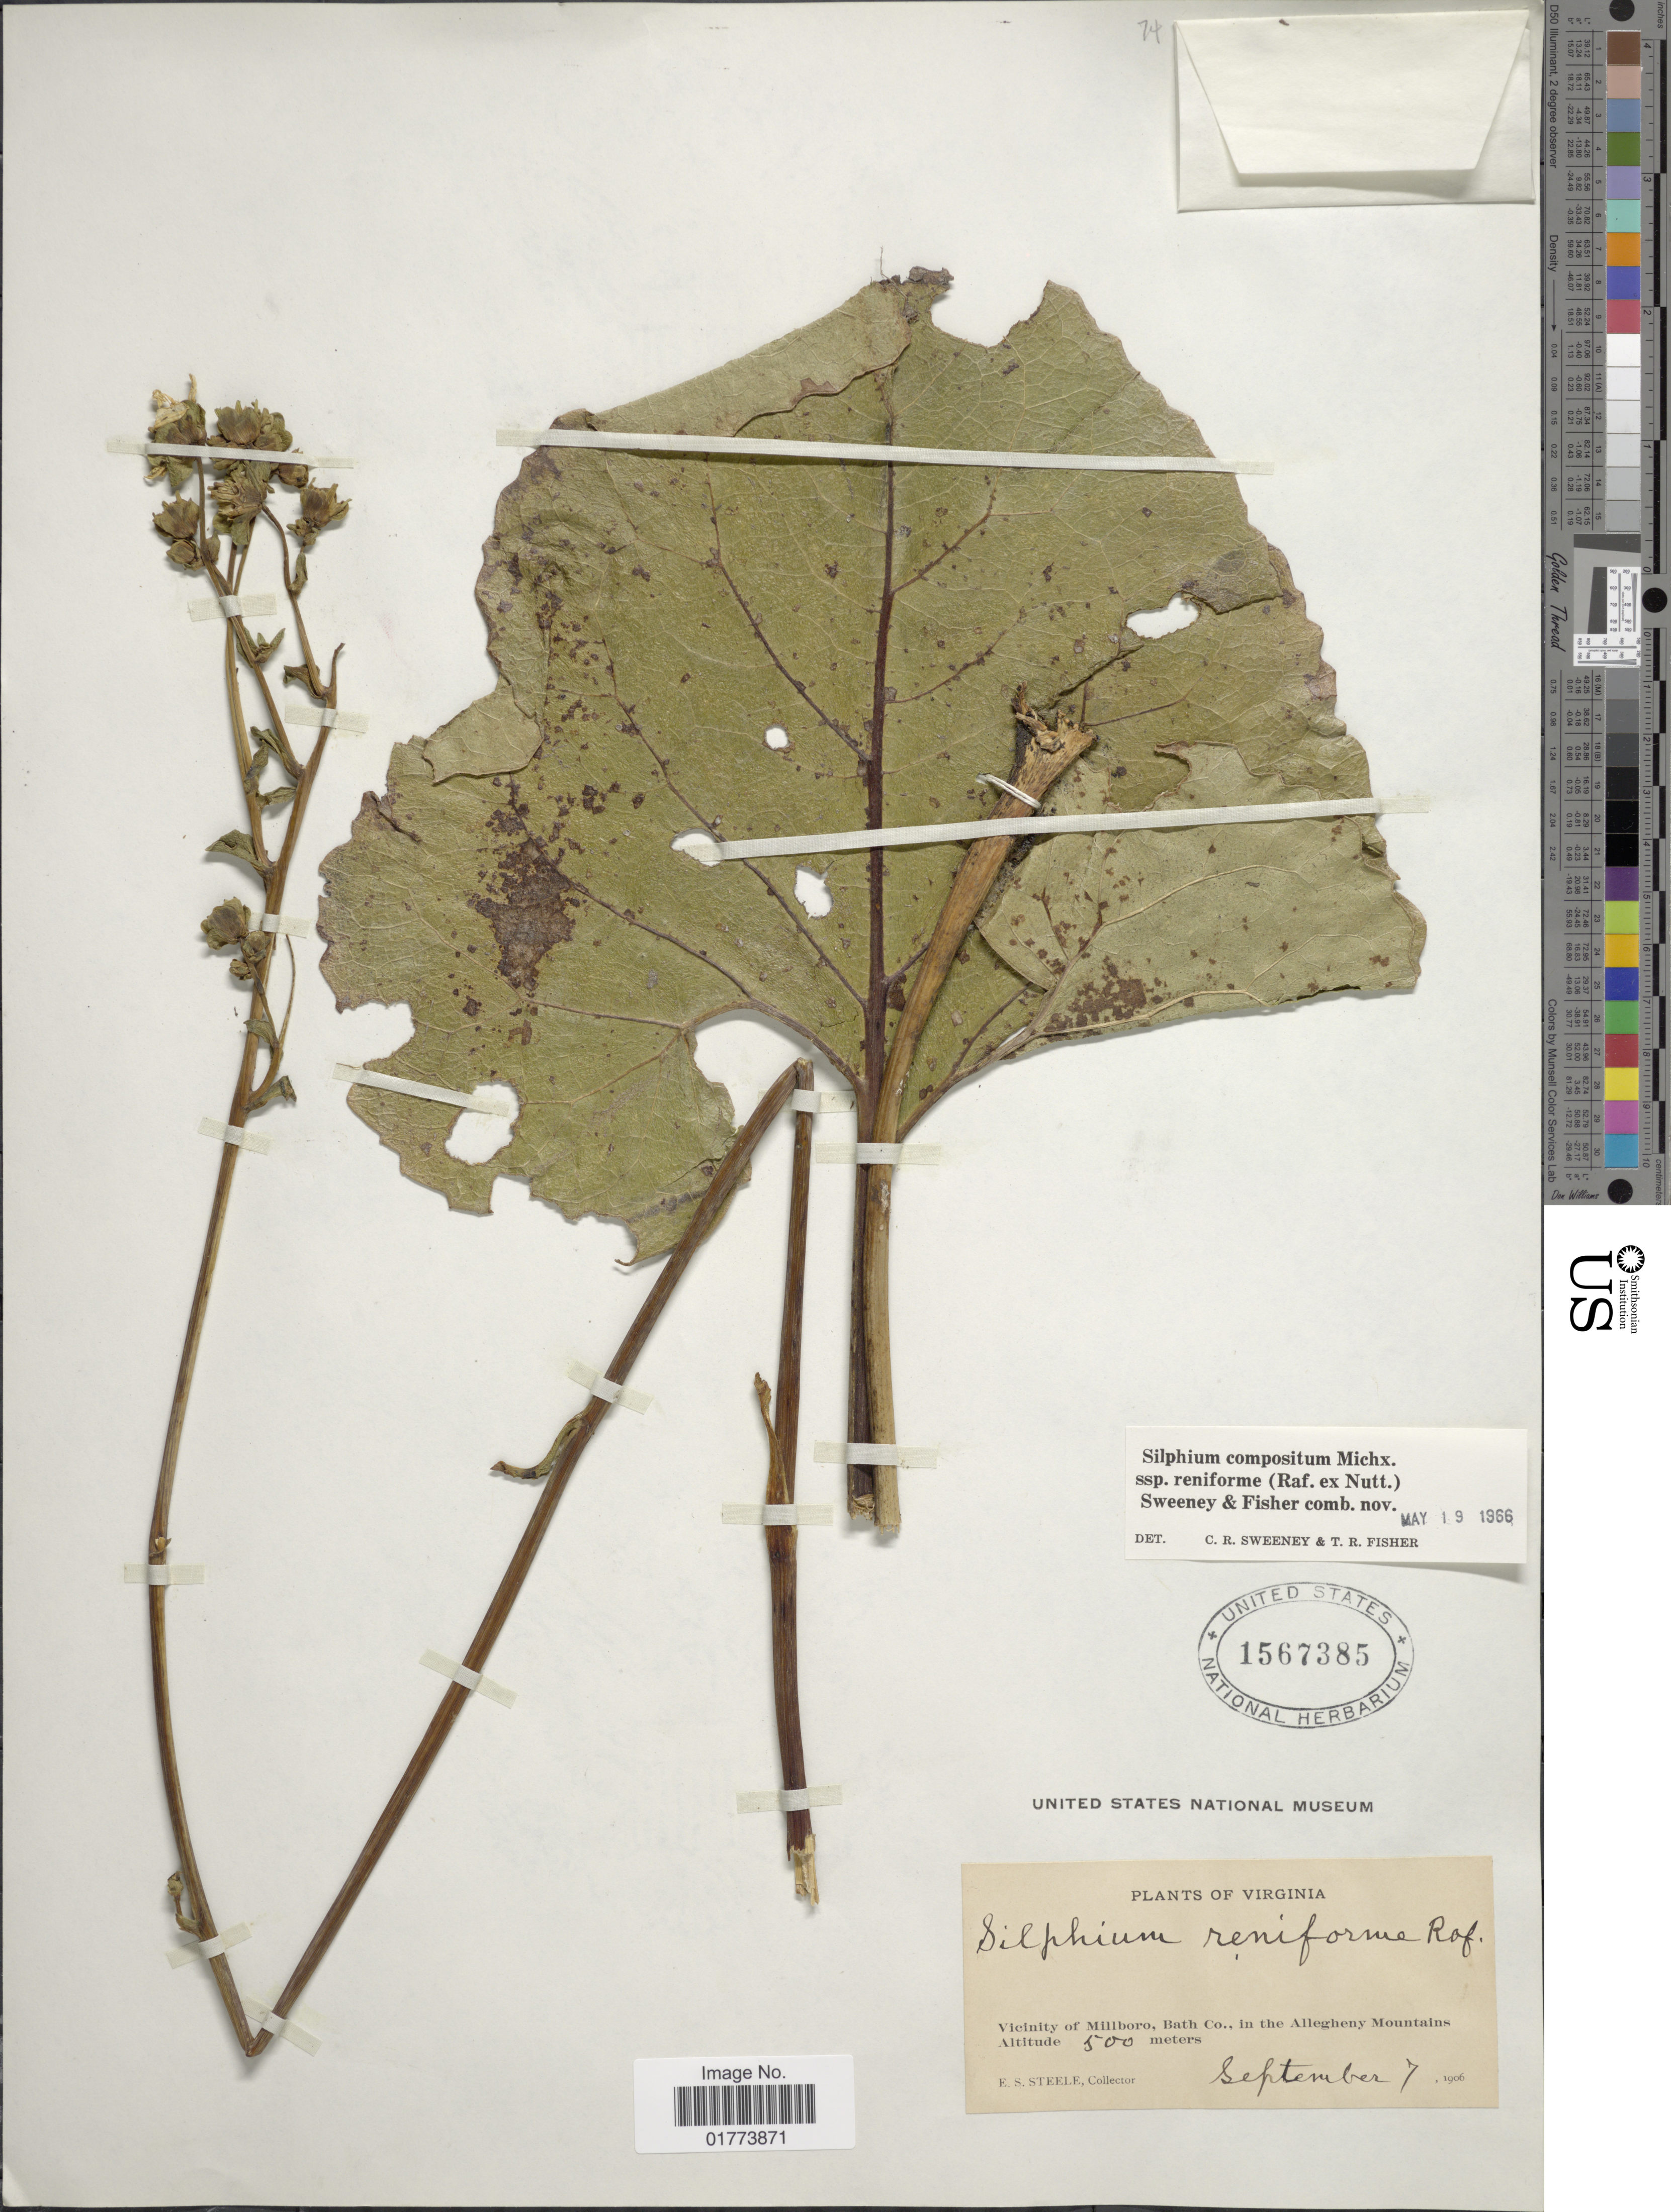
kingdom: Plantae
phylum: Tracheophyta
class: Magnoliopsida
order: Asterales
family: Asteraceae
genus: Silphium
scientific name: Silphium compositum subsp. reniforme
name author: (Raf. ex Nutt.) C. R. Sweeney & T.R. Fisher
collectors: E. Steele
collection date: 1906-09-07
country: United States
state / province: Virginia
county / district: Bath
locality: Vicinity of Millboro, Bath Co., in the Allegheny Mountains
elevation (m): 500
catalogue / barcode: US 1567385